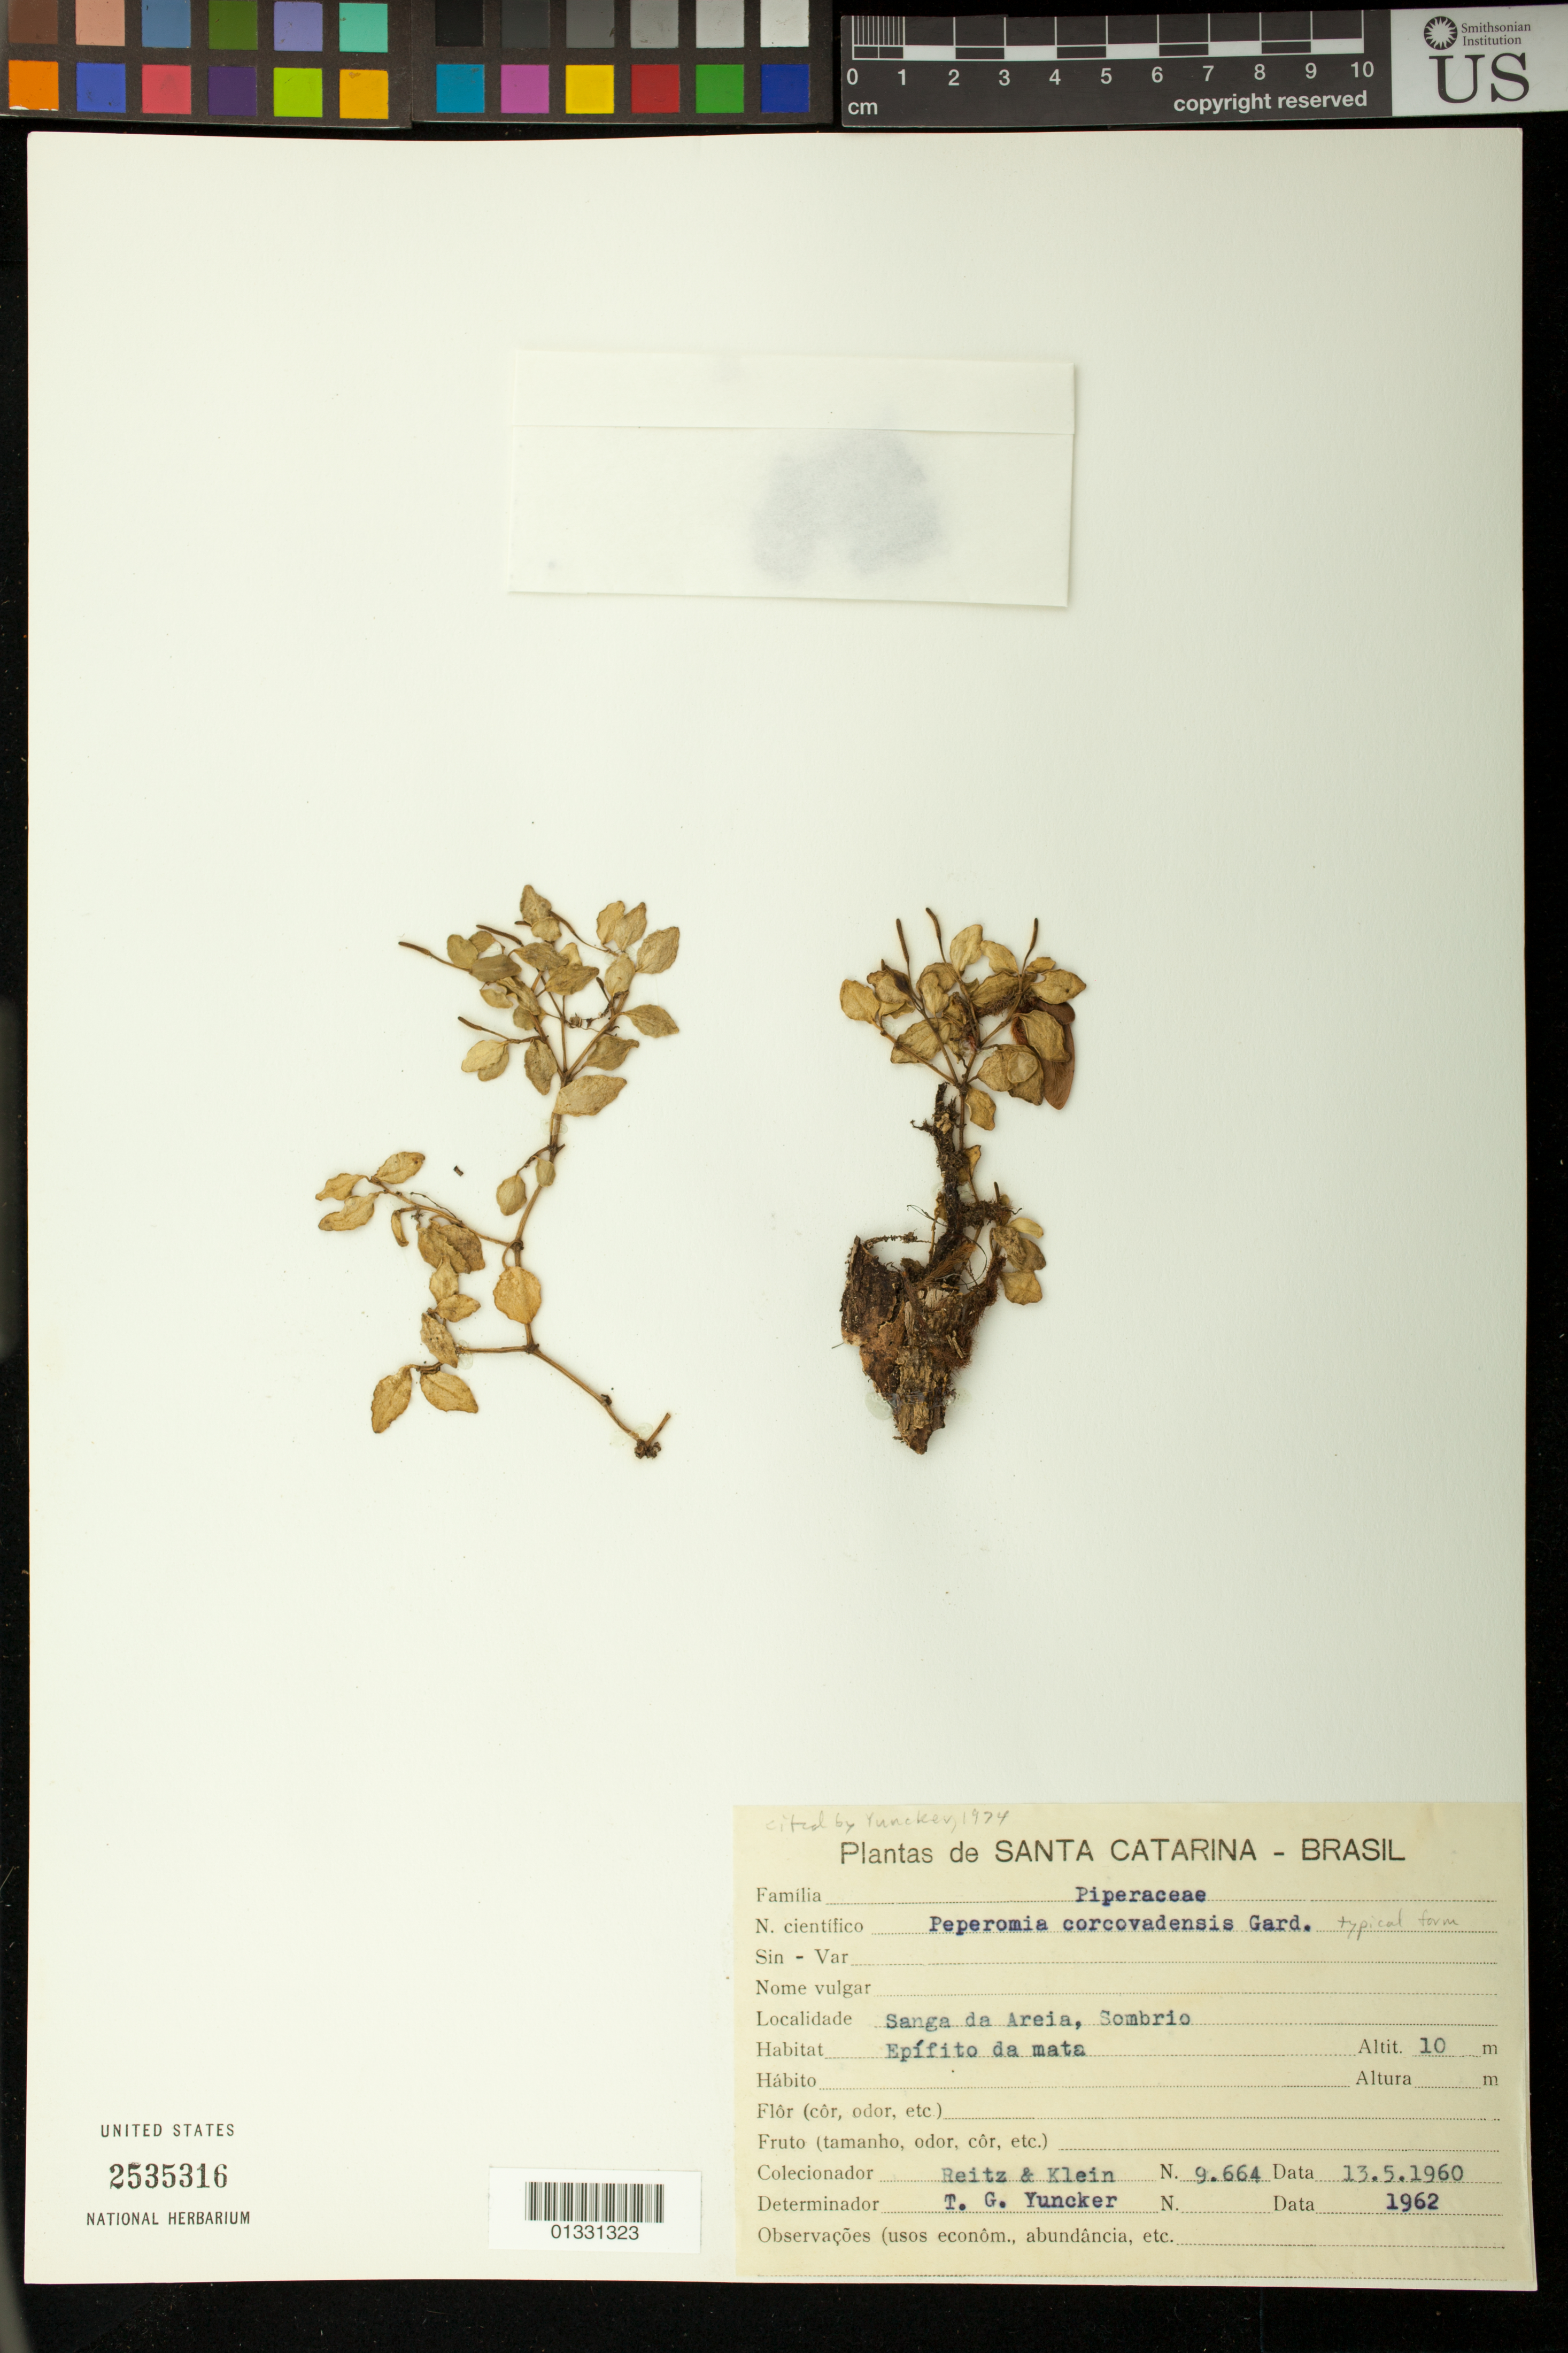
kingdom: Plantae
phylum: Tracheophyta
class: Magnoliopsida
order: Piperales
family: Piperaceae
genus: Peperomia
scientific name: Peperomia corcovadensis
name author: Gardner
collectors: R. Reitz & R. M. Klein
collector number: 9664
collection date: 1960-05-13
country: Brazil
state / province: Santa Catarina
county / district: Sombrio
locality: Sanga da Areia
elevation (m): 10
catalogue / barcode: US 2535316